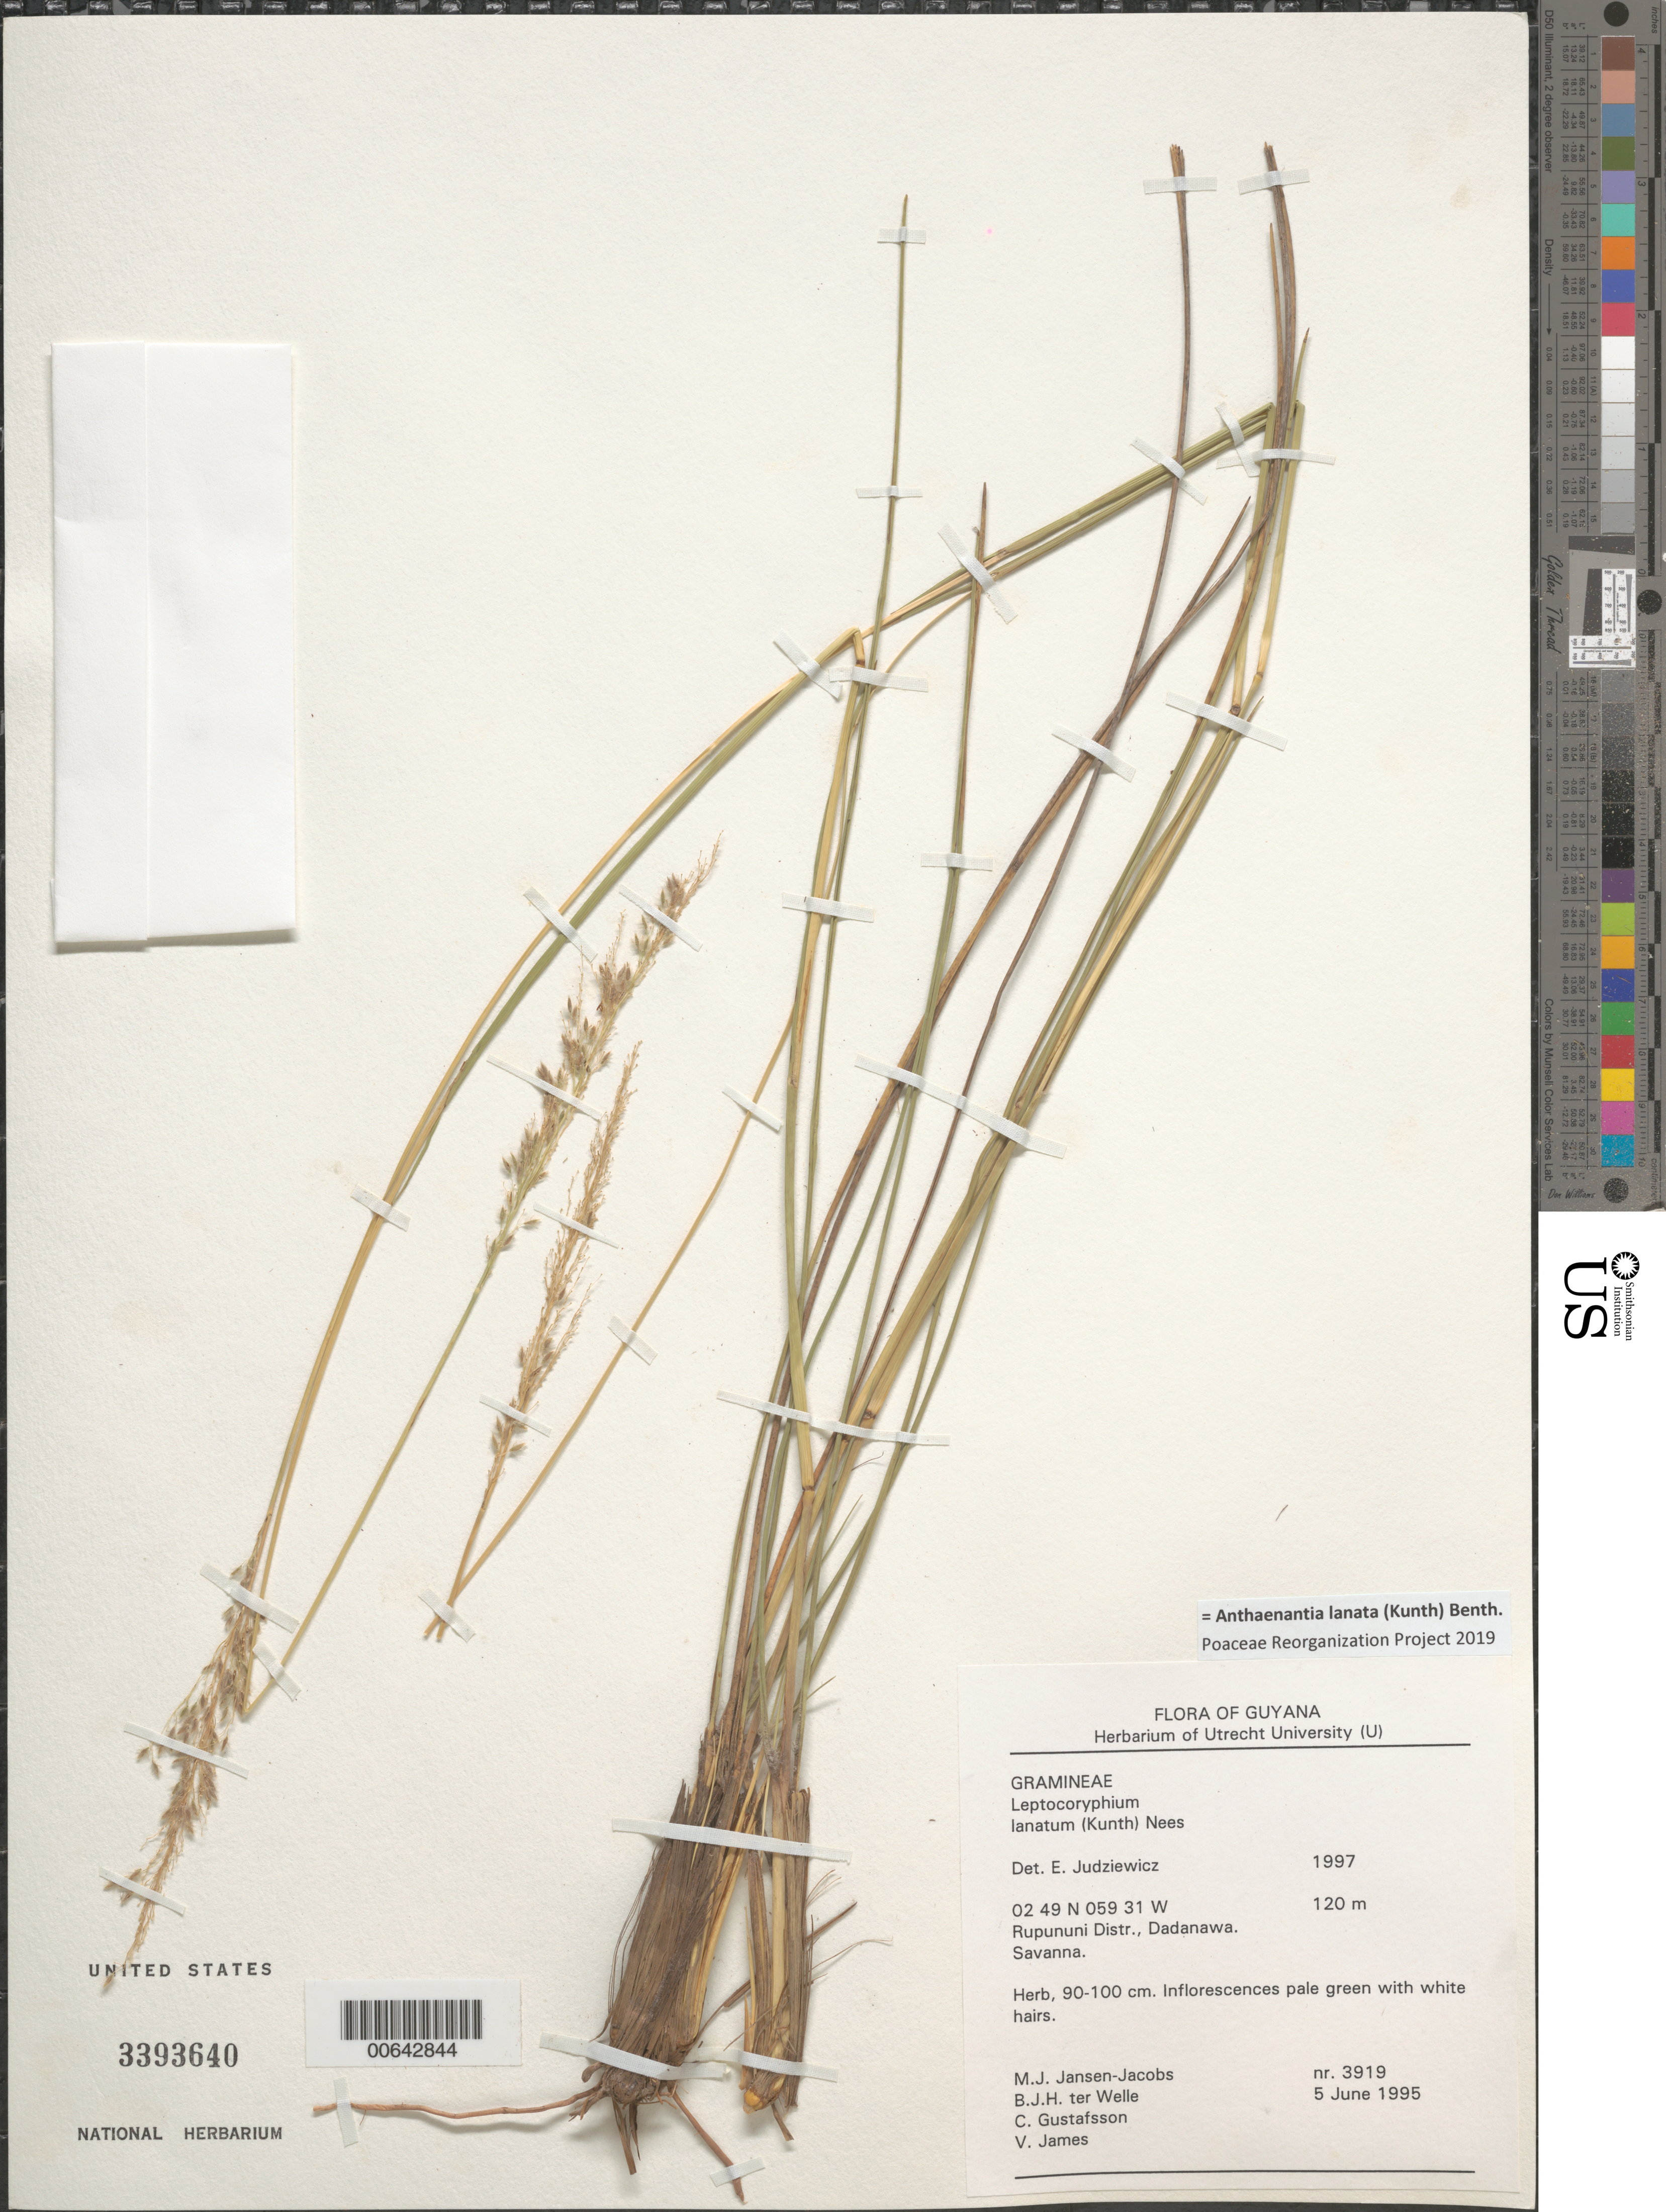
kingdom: Plantae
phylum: Tracheophyta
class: Liliopsida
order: Poales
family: Poaceae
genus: Anthaenantia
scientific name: Anthaenantia lanata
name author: (Kunth) Benth.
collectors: M. J. Jansen-Jacobs, B. Welle, C. Gustafsson & V. James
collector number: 3919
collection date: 1995-06-05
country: Guyana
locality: Rupununi Distr., Dadanawa. Savanna.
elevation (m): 120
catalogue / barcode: US 3393640